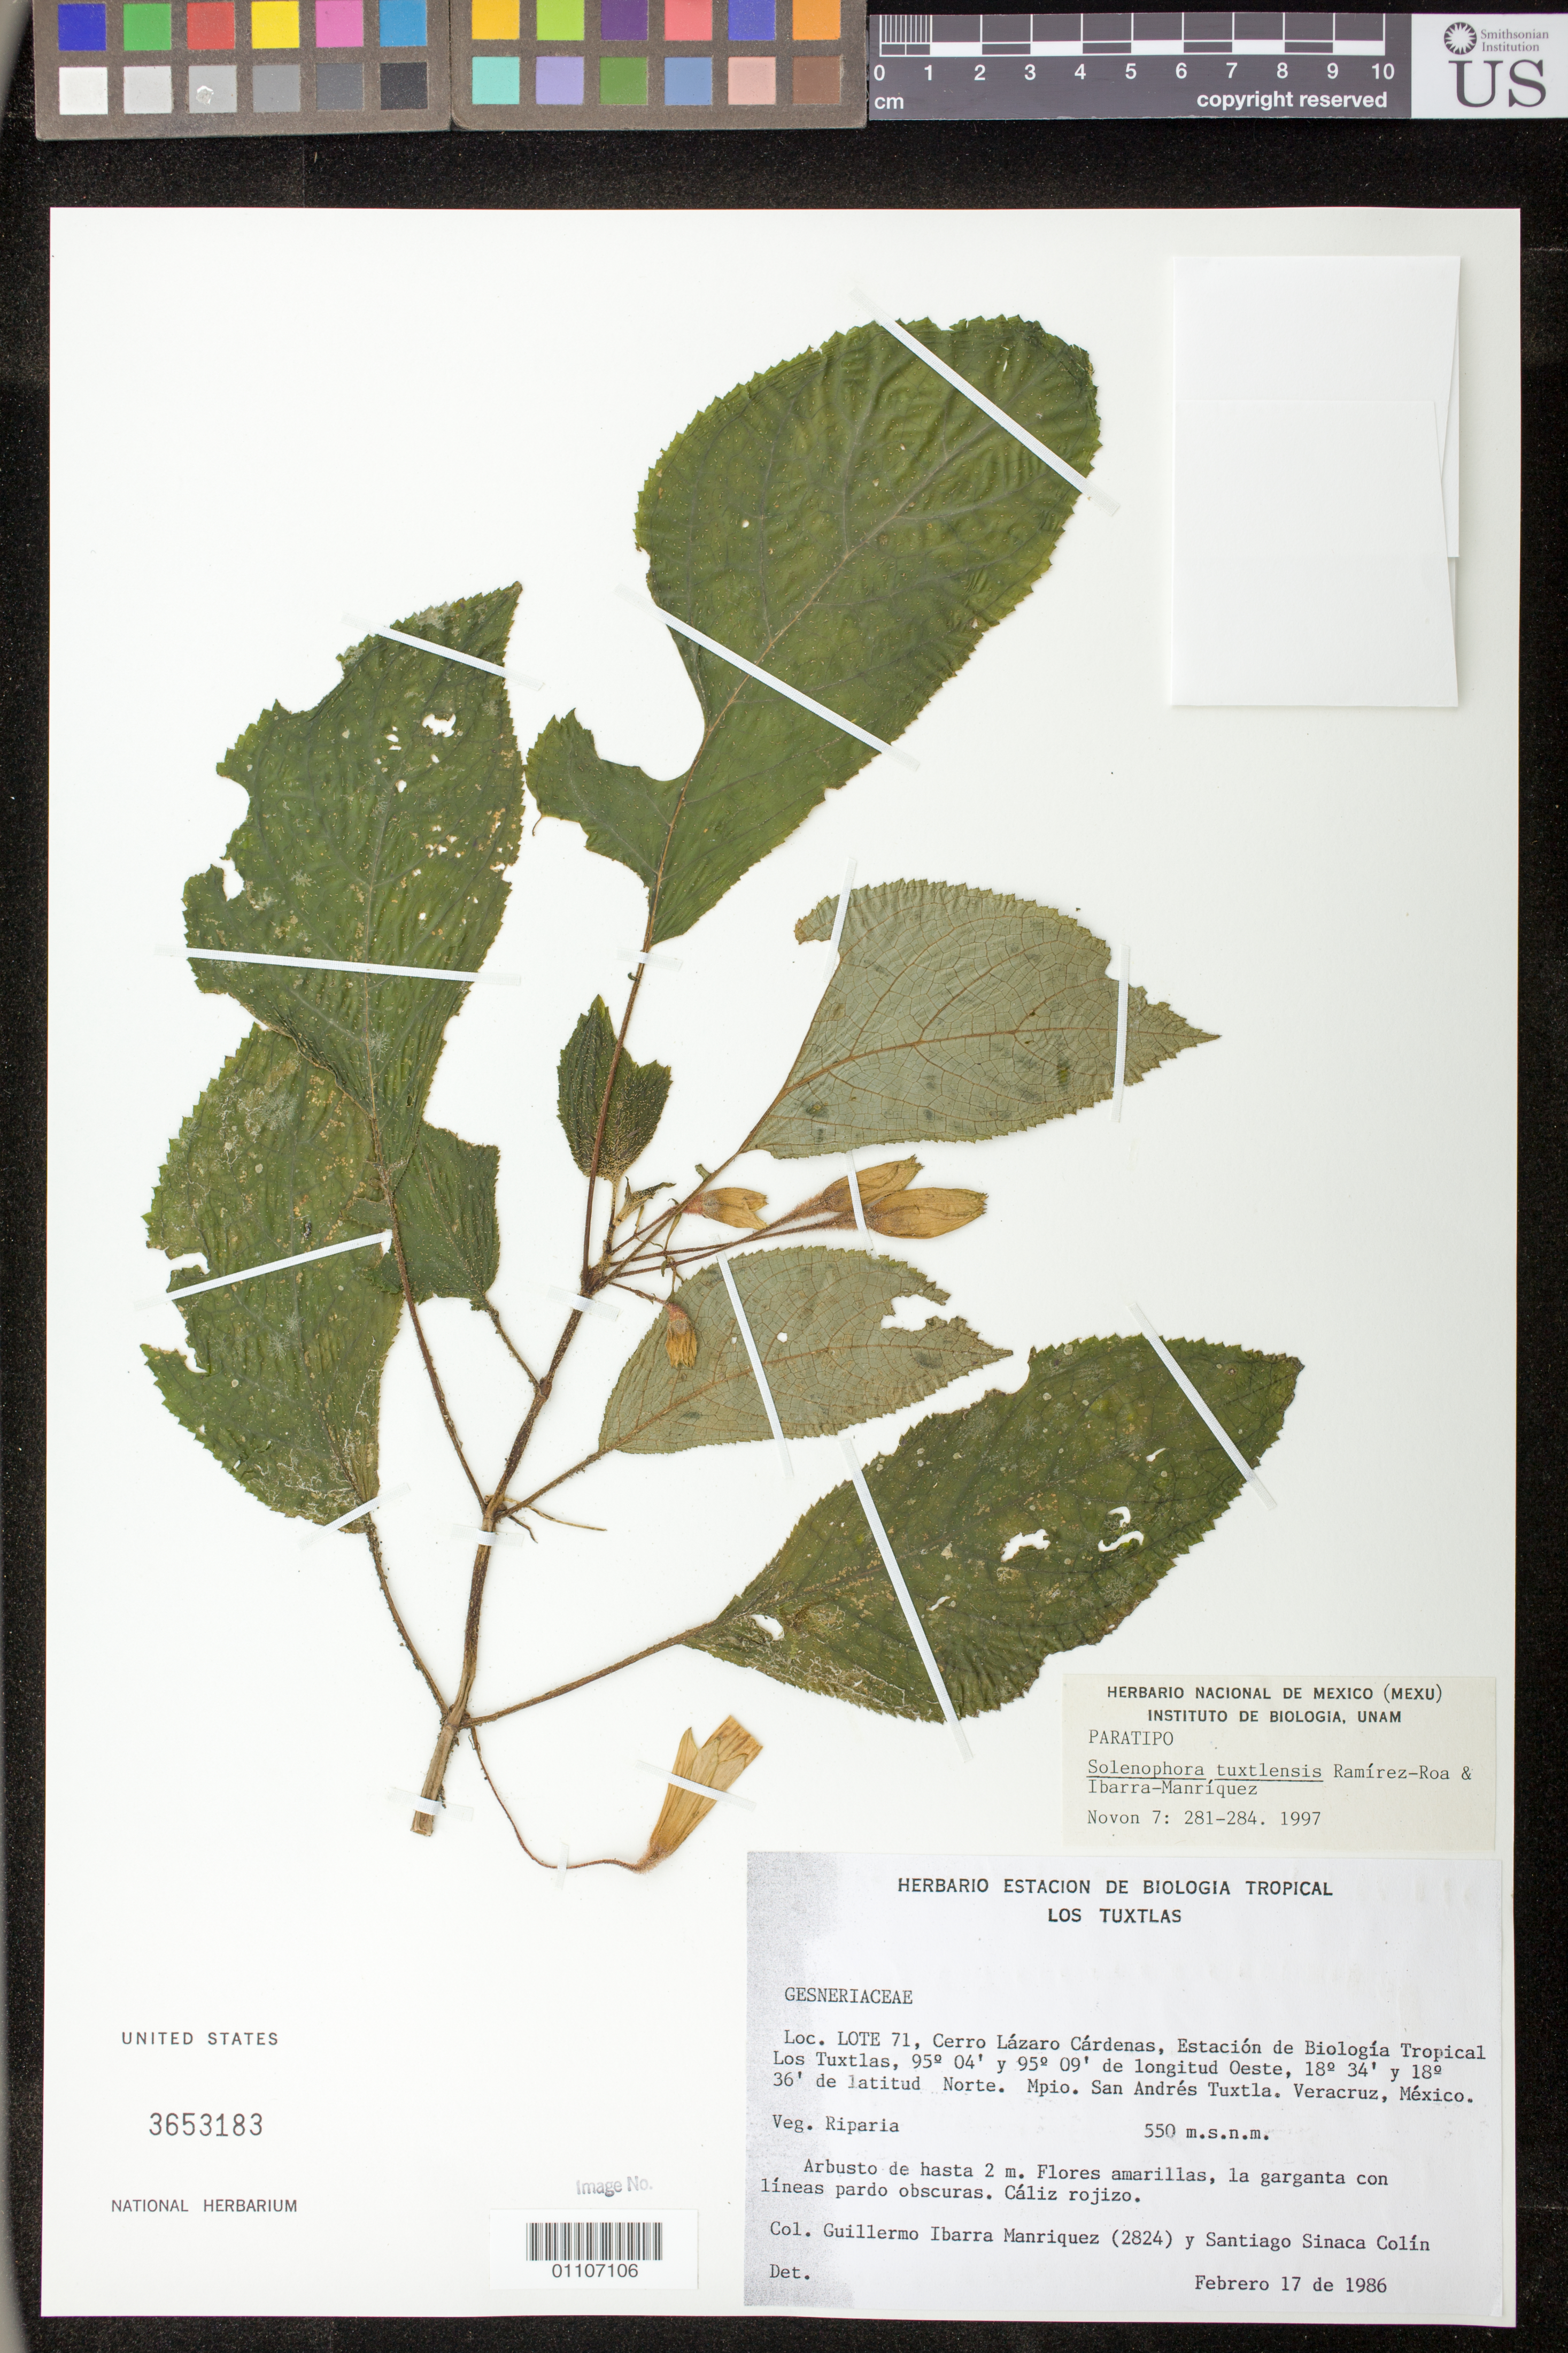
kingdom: Plantae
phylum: Tracheophyta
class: Magnoliopsida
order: Lamiales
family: Gesneriaceae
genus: Solenophora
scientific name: Solenophora tuxtlensis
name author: Ram.-Roa & Ibarra-Manr.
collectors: G. Ibarra-Manríquez & S. Sinaca Colin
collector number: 2824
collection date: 1986-02-17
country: Mexico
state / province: Veracruz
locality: Estacion de Biologia Tripical Los Tuxtlas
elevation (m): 550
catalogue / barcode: US 3653183